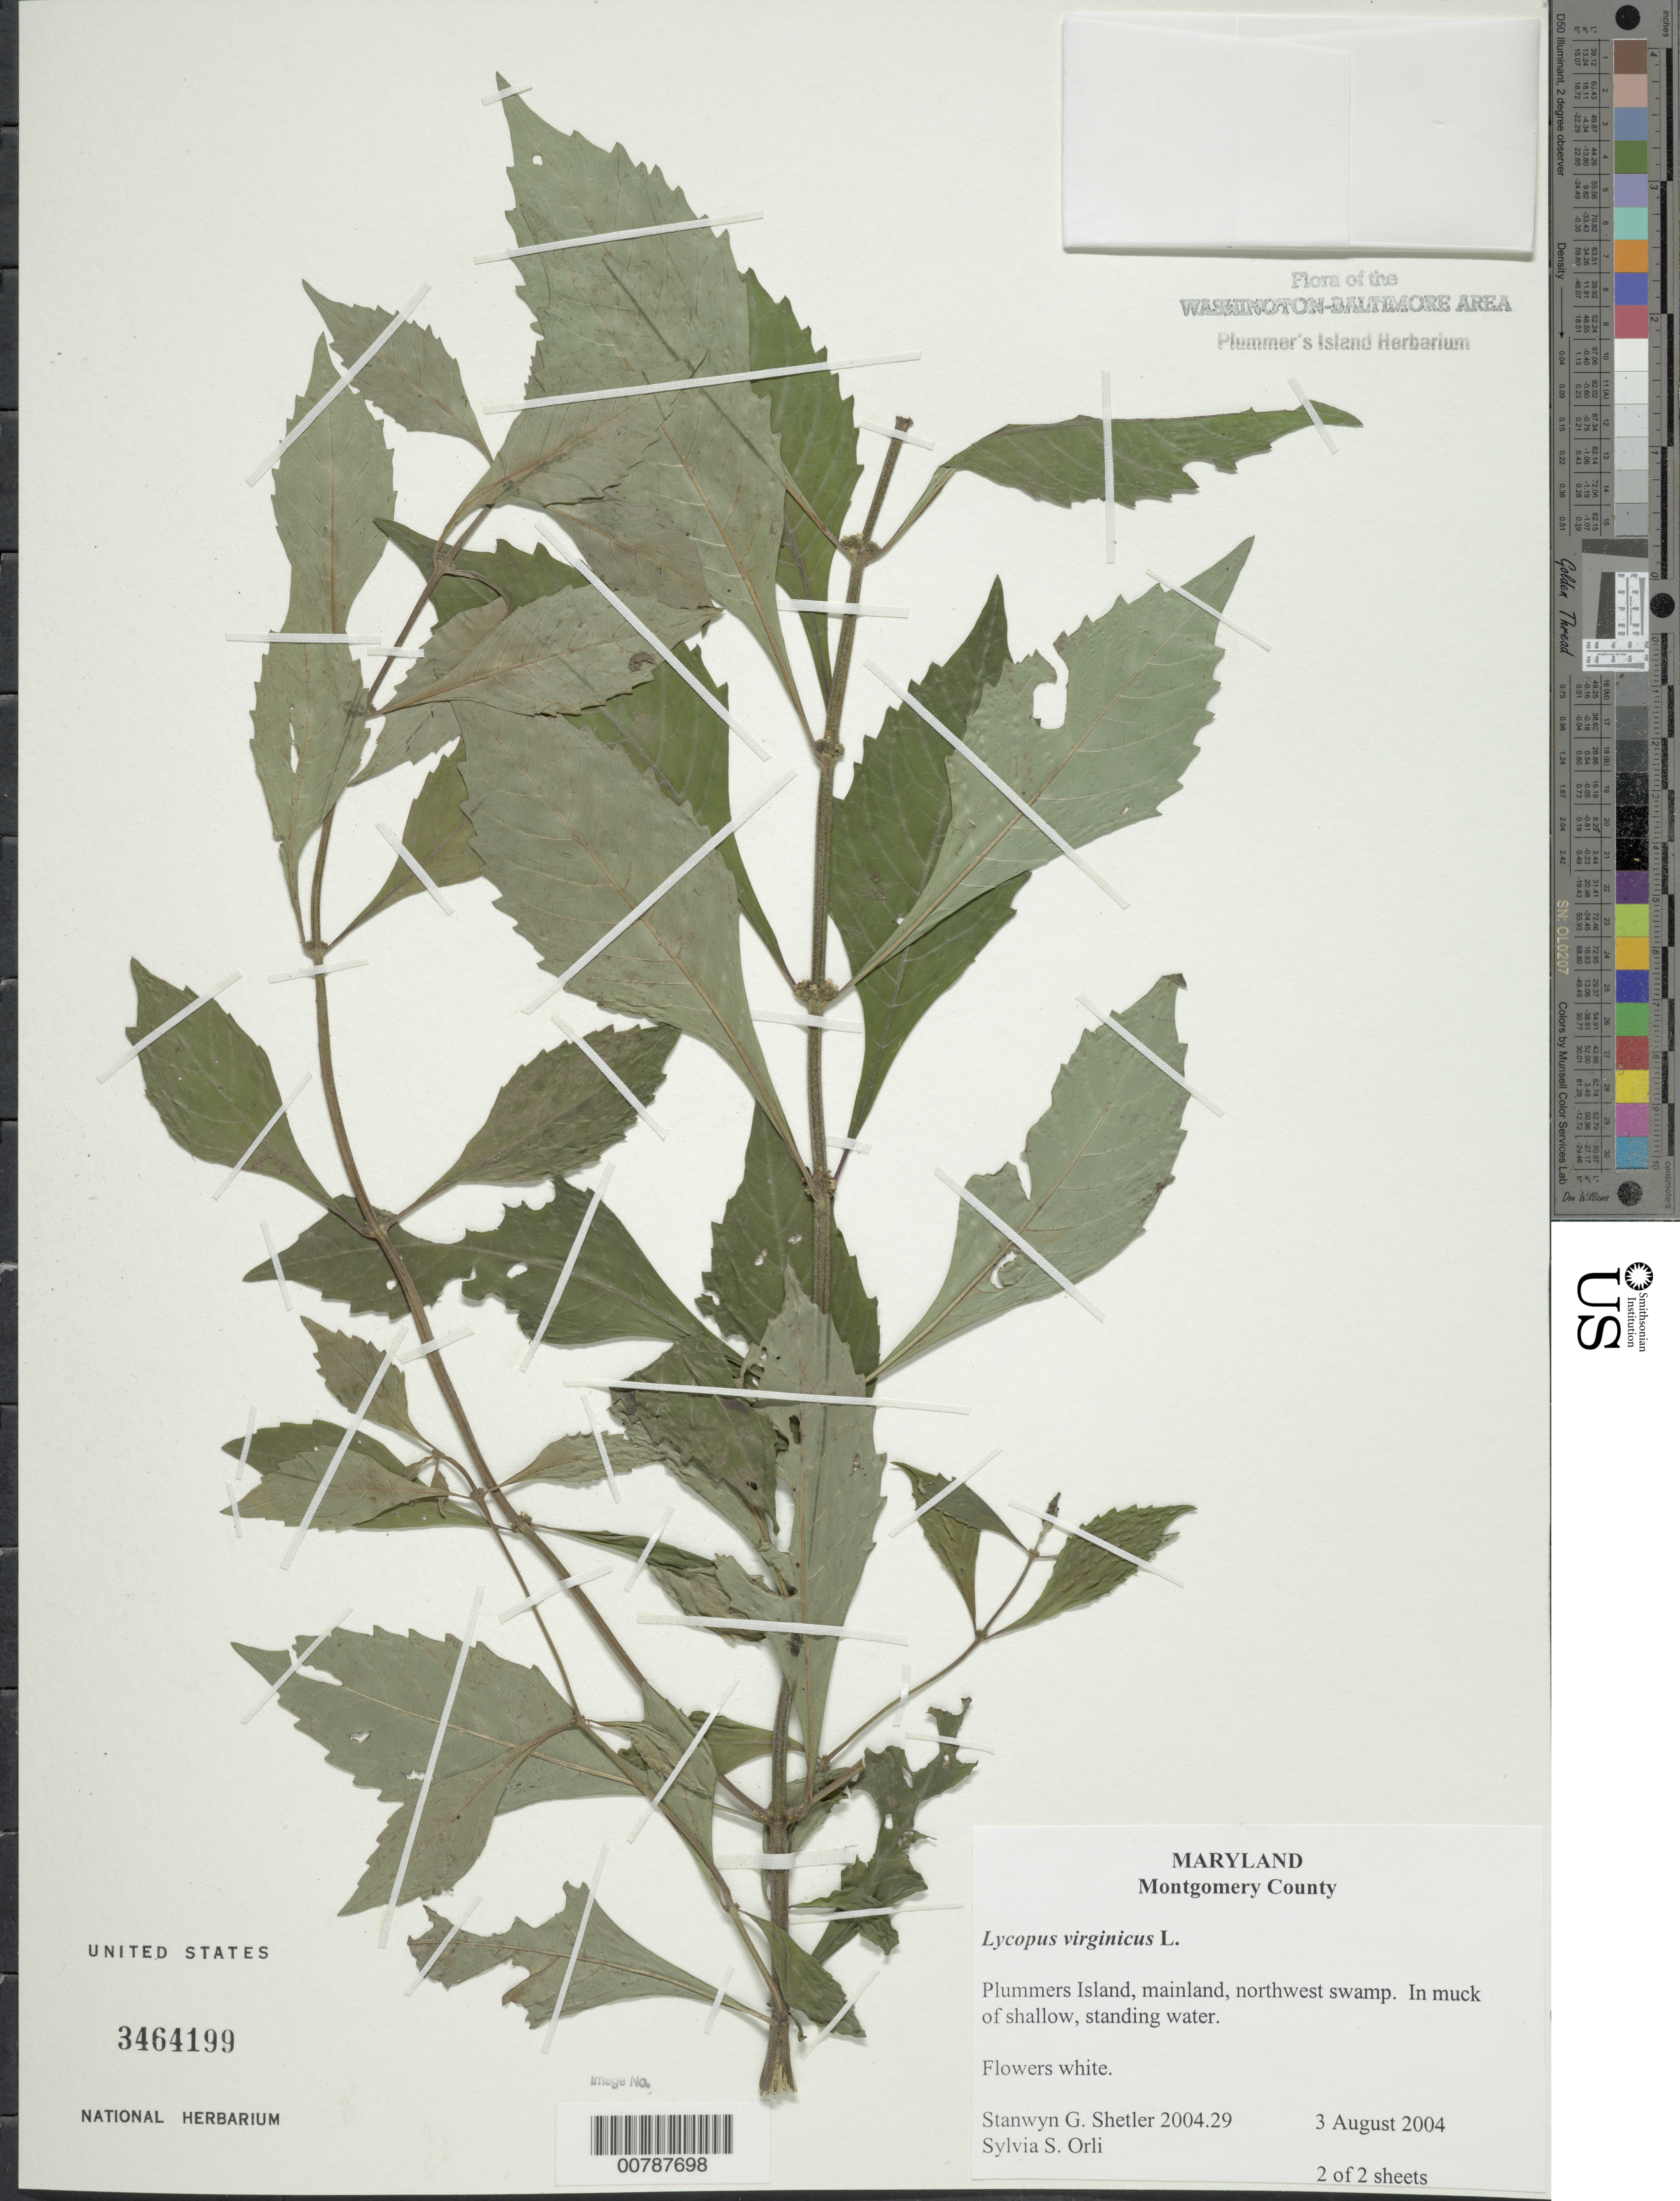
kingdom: Plantae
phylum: Tracheophyta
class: Magnoliopsida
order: Lamiales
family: Lamiaceae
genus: Lycopus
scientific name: Lycopus virginicus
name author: L.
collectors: S. Shetler & S. S. Orli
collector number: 2004.29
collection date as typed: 3 Aug 2004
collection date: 2004-08-03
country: United States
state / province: Maryland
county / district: Montgomery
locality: Plummer's Island; Mainland, near Northwest Swamp C. & O. Canal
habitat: In muck of shallow, standing water.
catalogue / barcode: US 3464199